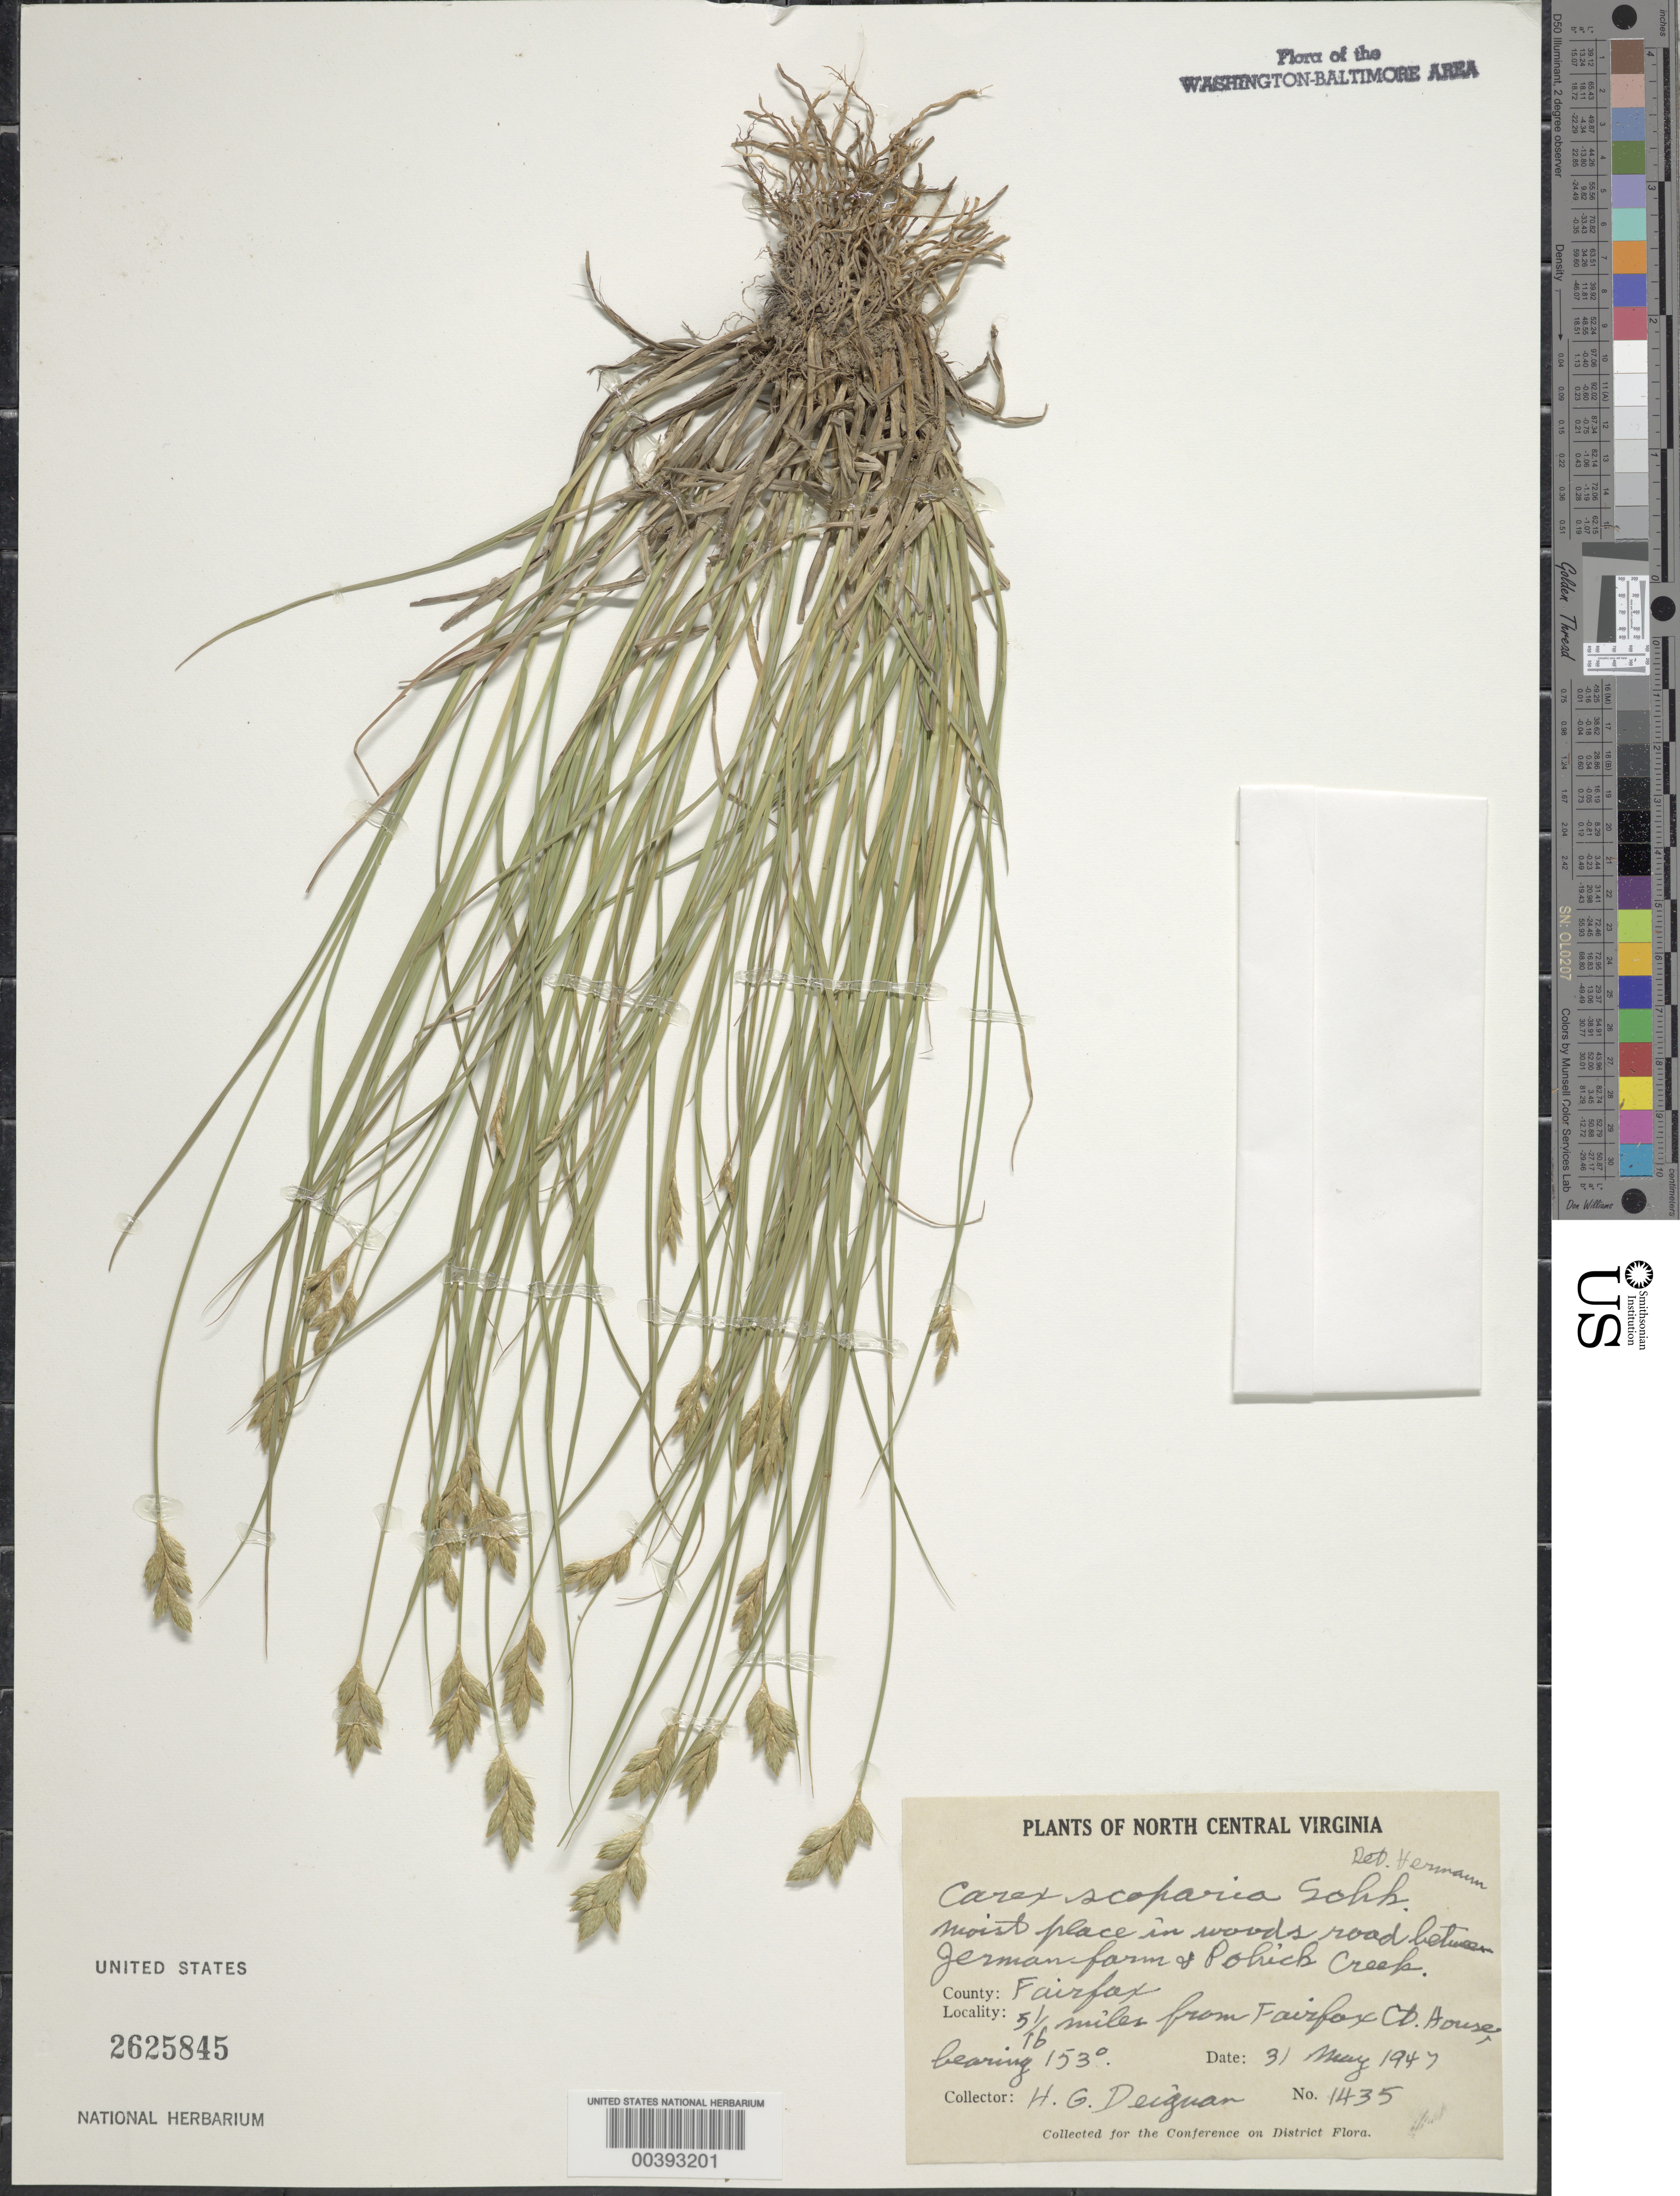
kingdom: Plantae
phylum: Tracheophyta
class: Liliopsida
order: Poales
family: Cyperaceae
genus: Carex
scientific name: Carex scoparia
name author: Schkuhr ex Willd.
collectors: H. Deignan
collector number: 1435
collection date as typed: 31 May 1947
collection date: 1947-05-31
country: United States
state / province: Virginia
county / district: Fairfax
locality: between German Farm and Pohick Creek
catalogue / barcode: US 2625845